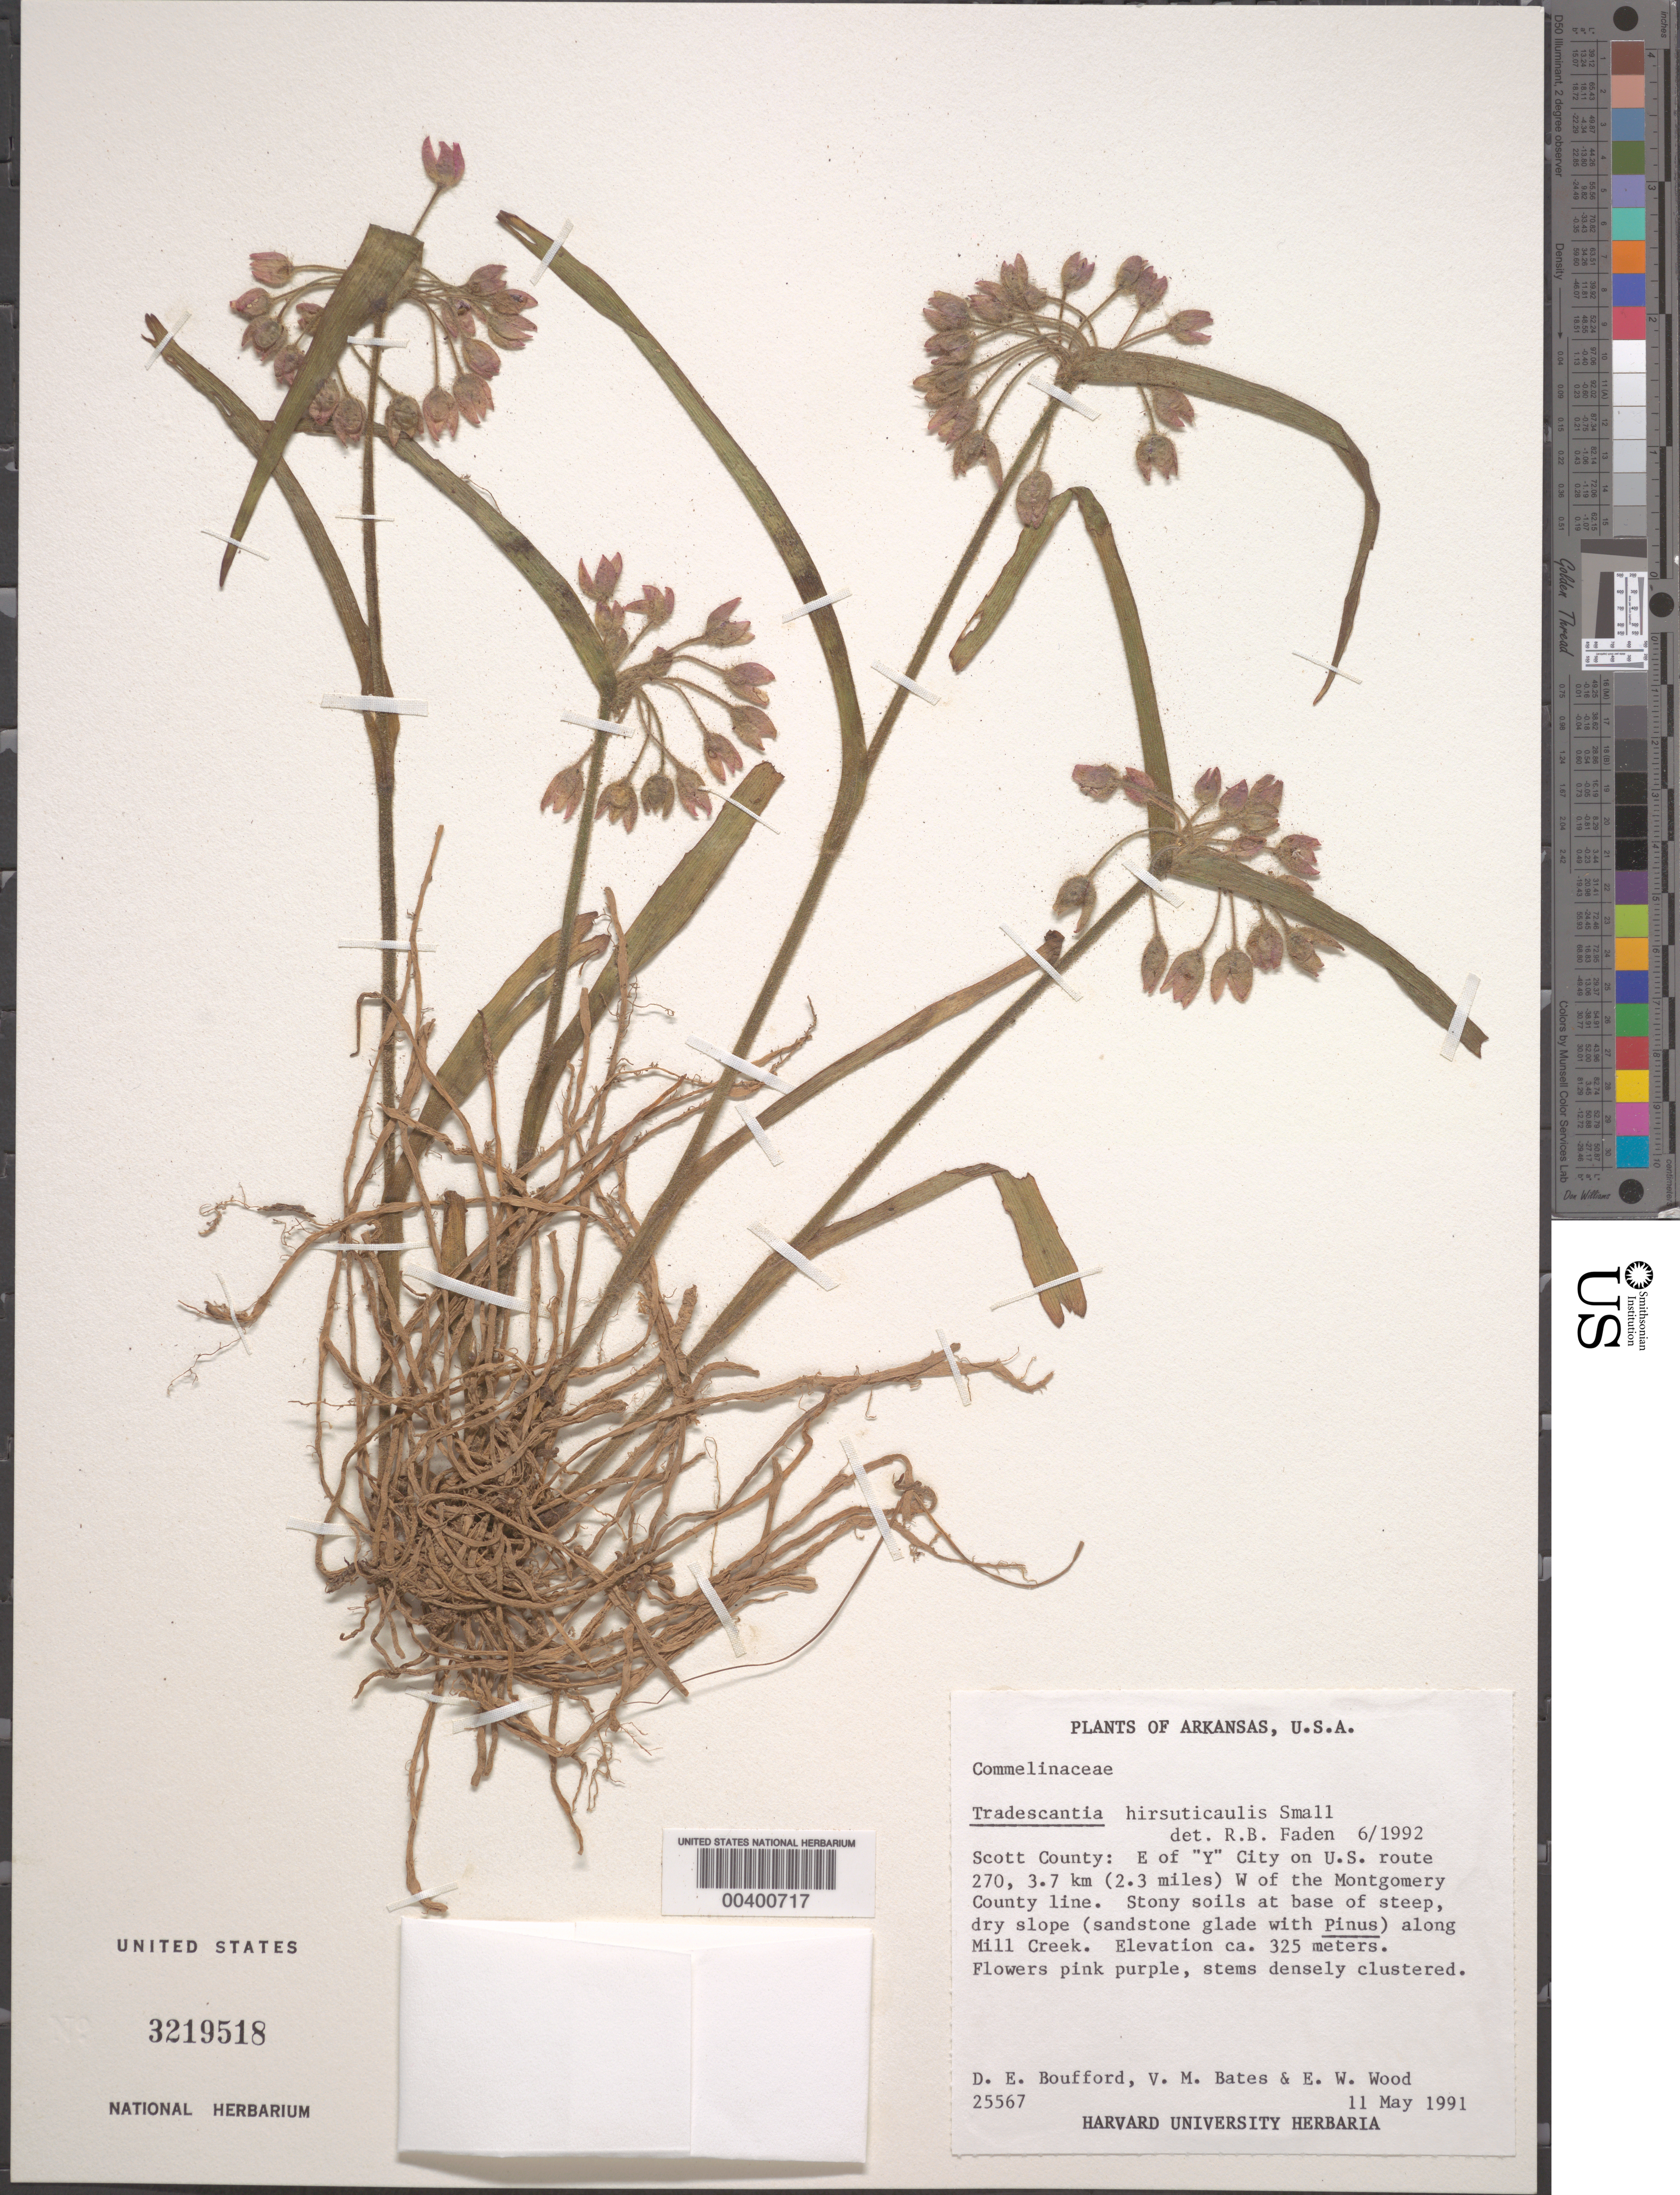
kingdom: Plantae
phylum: Tracheophyta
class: Liliopsida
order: Commelinales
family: Commelinaceae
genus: Tradescantia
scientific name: Tradescantia hirsuticaulis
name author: Small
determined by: Faden, Robert B., (US), Smithsonian Institution - National Museum of Natural History (UNITED STATES)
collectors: D. E. Boufford, V. Bates & E. Wood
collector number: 25567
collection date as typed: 11 May 1991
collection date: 1991-05-11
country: United States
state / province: Arkansas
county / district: Scott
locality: E of "y" city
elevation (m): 325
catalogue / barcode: US 3219518